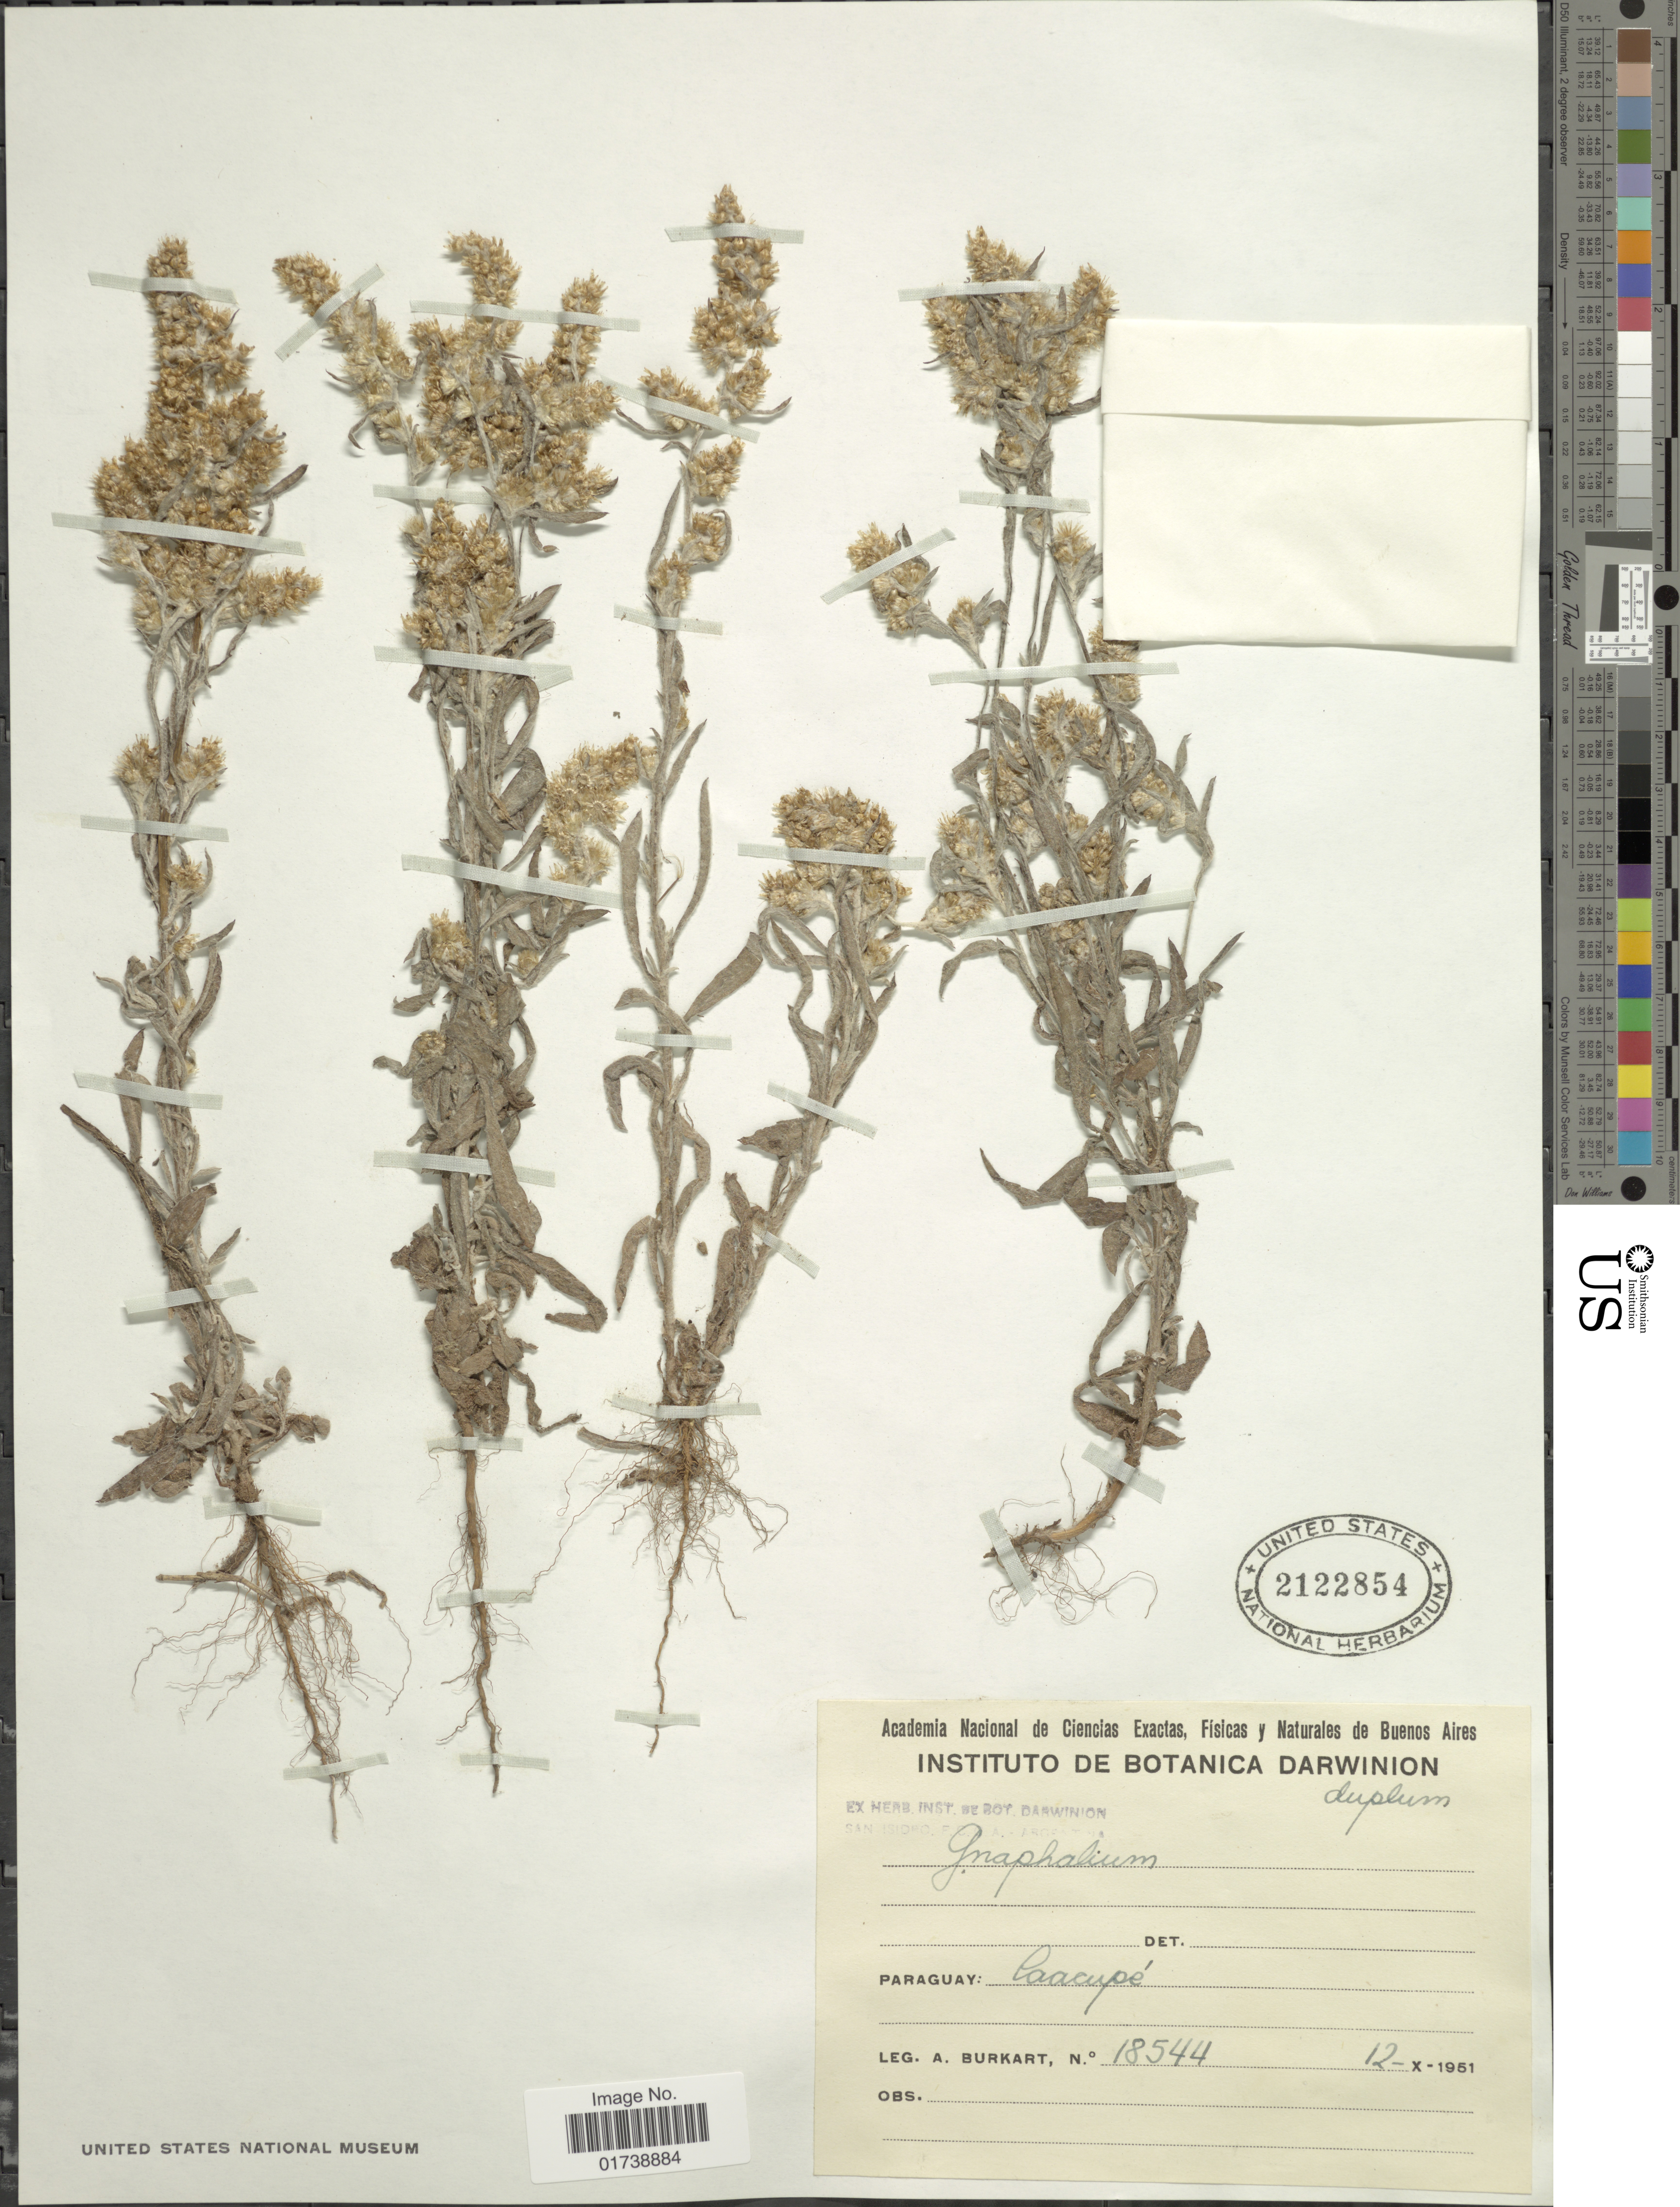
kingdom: Plantae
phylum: Tracheophyta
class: Magnoliopsida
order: Asterales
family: Asteraceae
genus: Gamochaeta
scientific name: Gamochaeta sp.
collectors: A. E. Burkart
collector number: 18544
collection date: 1951-10-12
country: Paraguay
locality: Caacupe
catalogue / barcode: US 2122854